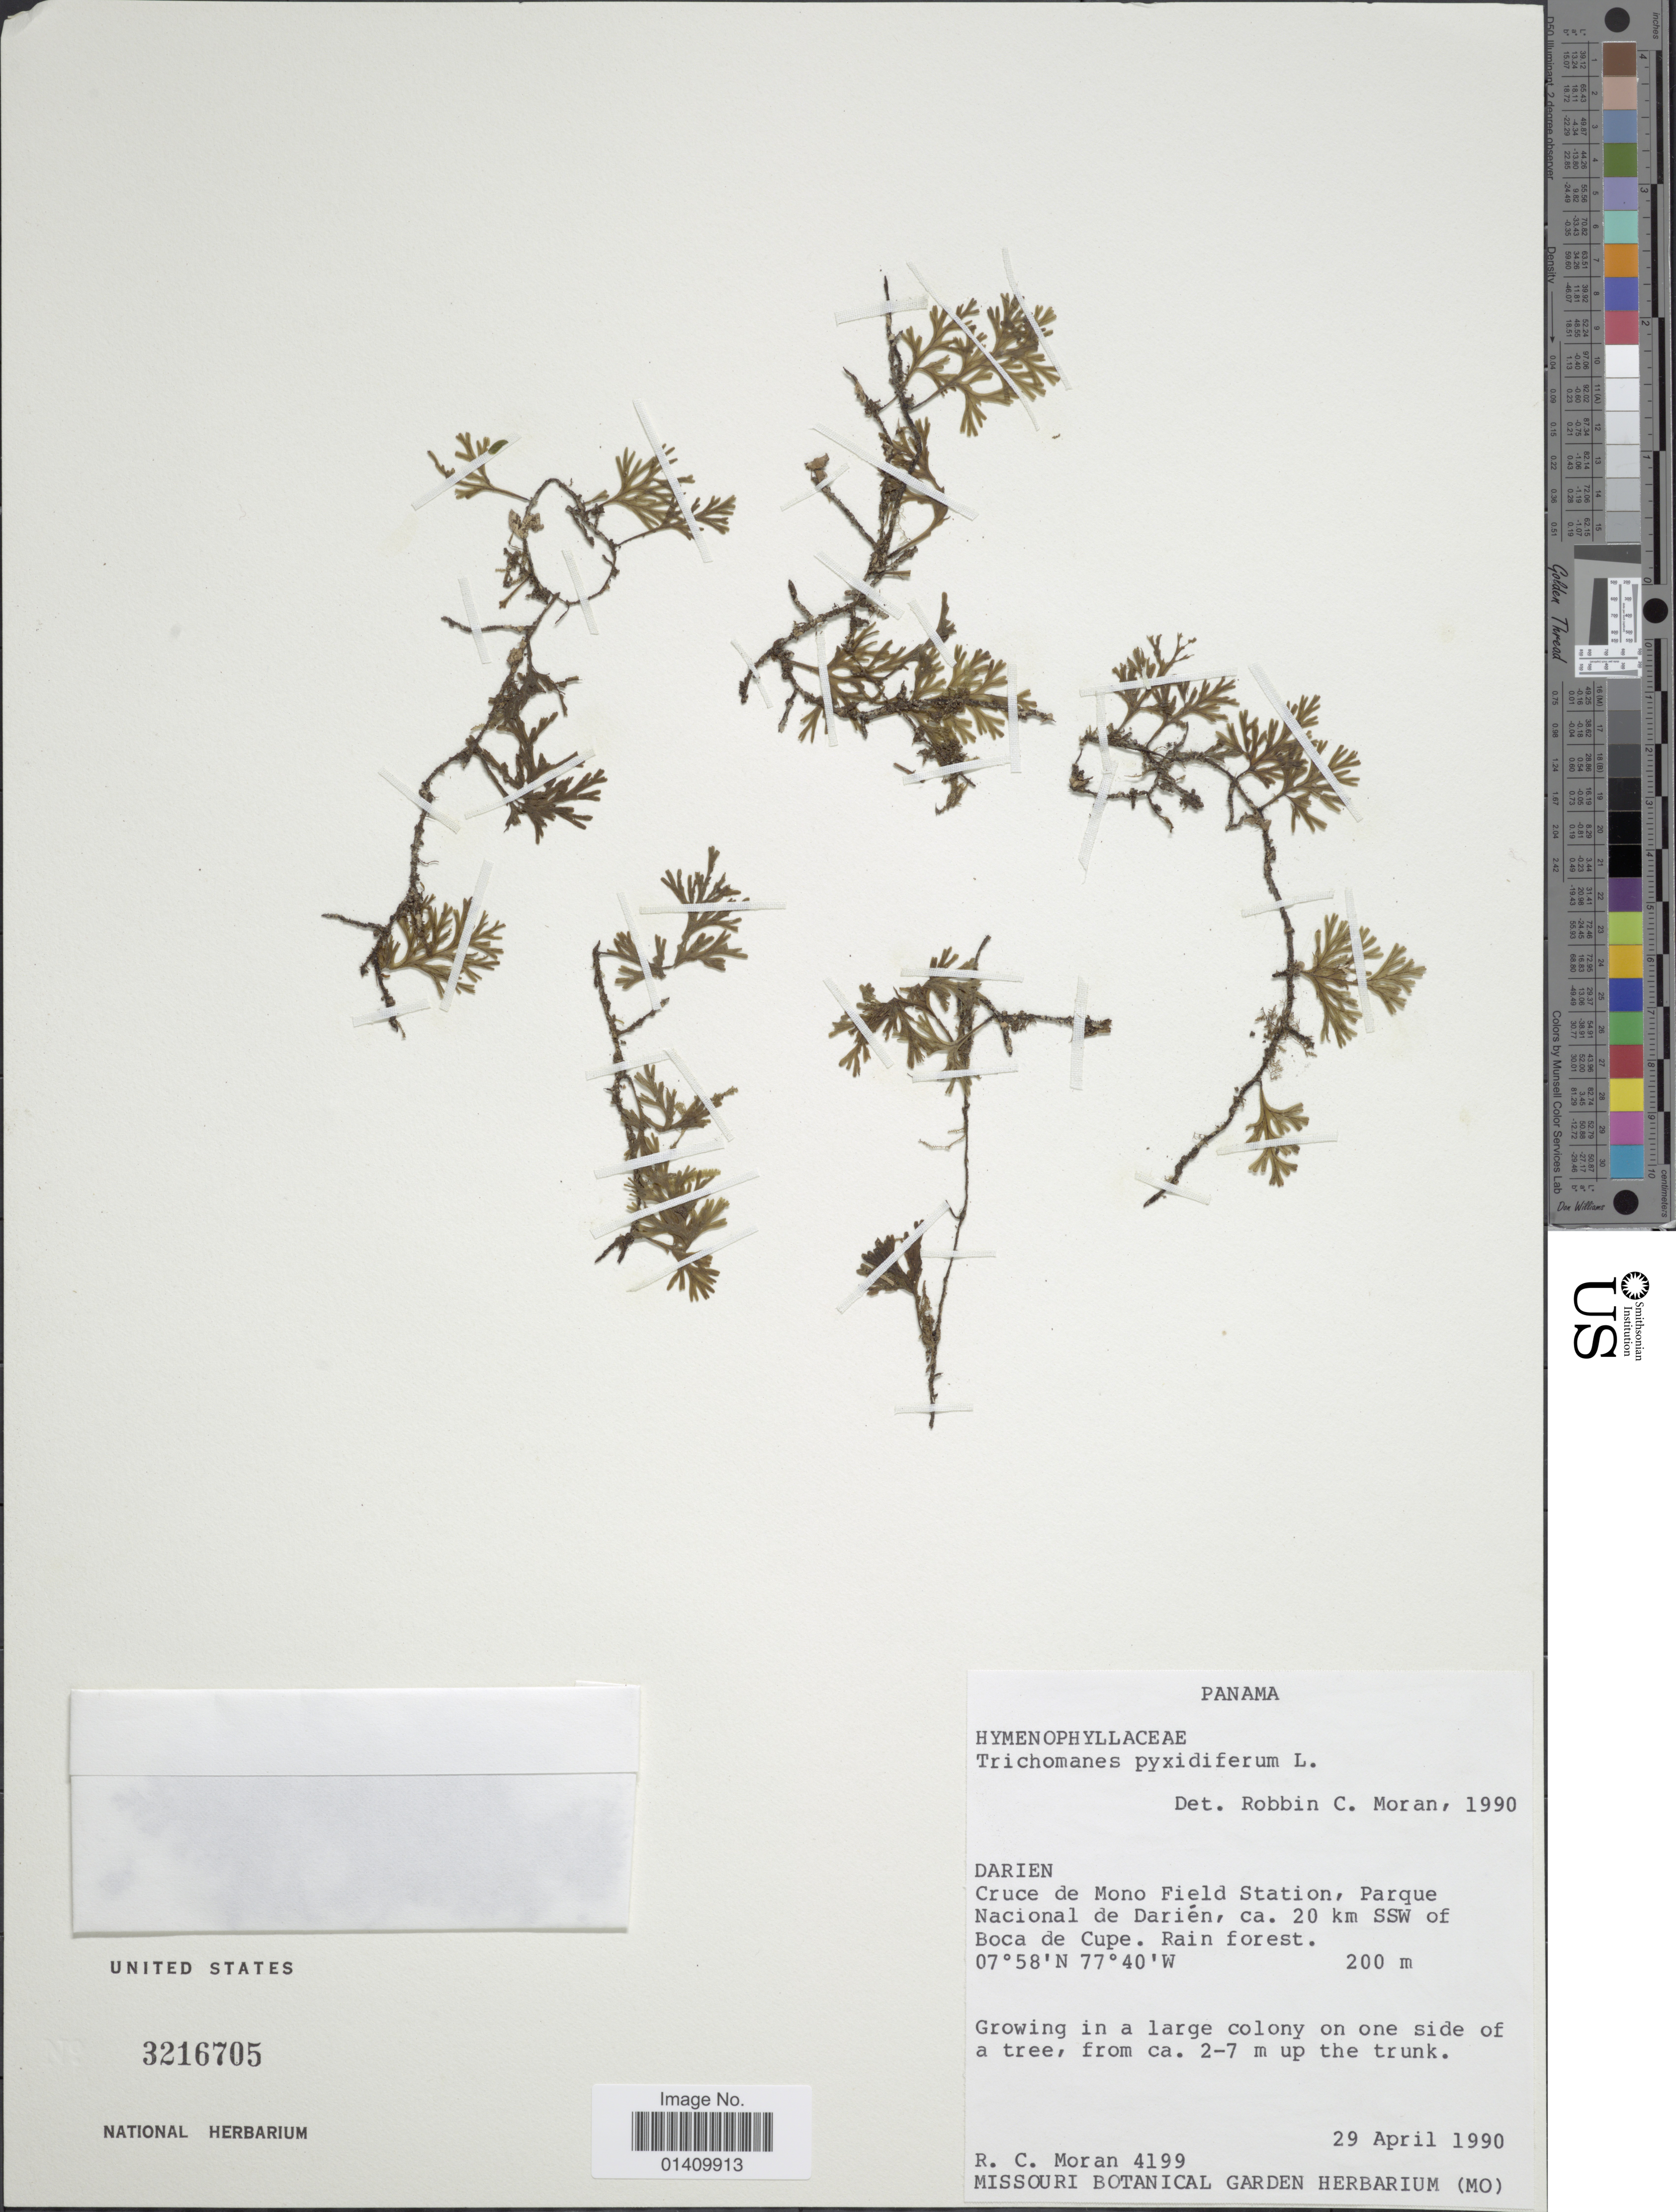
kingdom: Plantae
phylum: Tracheophyta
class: Polypodiopsida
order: Hymenophyllales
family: Hymenophyllaceae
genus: Polyphlebium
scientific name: Polyphlebium pyxidiferum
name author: (L.) Ebihara & Dubuisson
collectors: R. C. Moran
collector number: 4199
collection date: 1990-04-29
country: Panama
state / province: Darién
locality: Cruce de Mono Field station parque Nacional de Darien ca. 20km SSW of Boca de Cupe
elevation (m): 200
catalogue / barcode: US 3216705